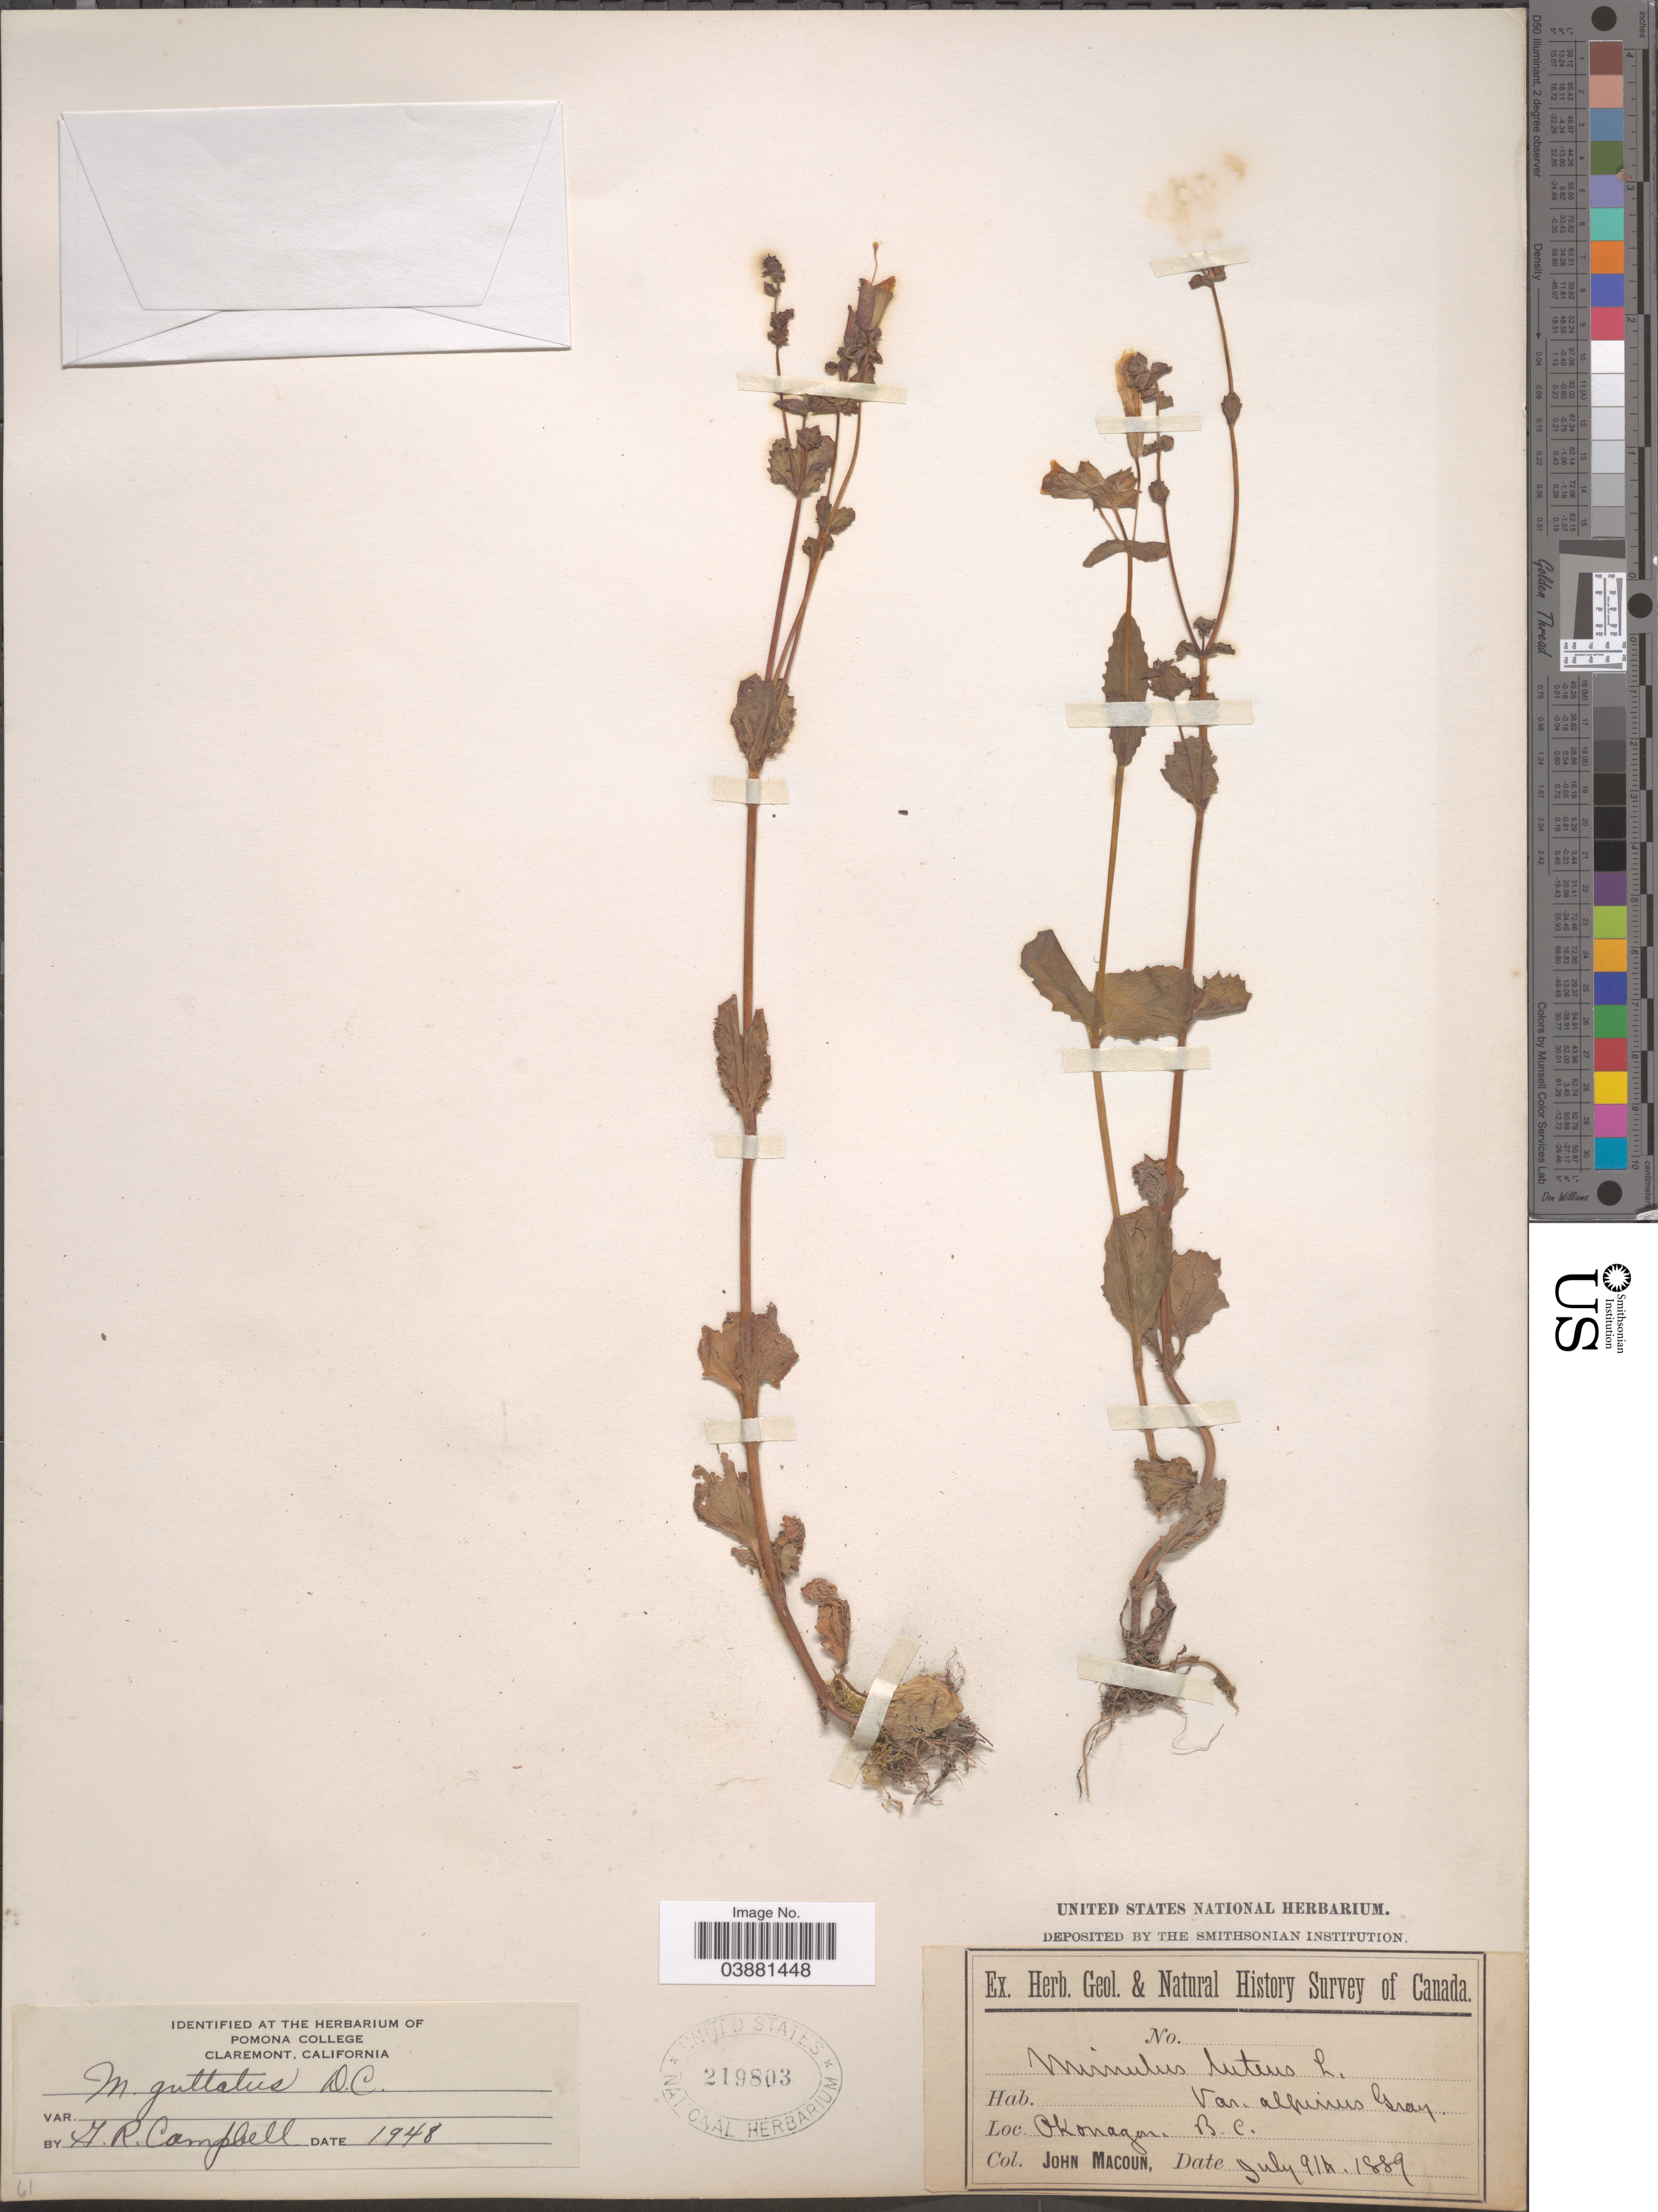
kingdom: Plantae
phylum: Tracheophyta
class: Magnoliopsida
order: Lamiales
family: Phrymaceae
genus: Mimulus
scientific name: Mimulus guttatus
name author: DC.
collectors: J. Macoun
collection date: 1889-07-09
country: Canada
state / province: British Columbia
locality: Okanogan.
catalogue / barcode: US 219803